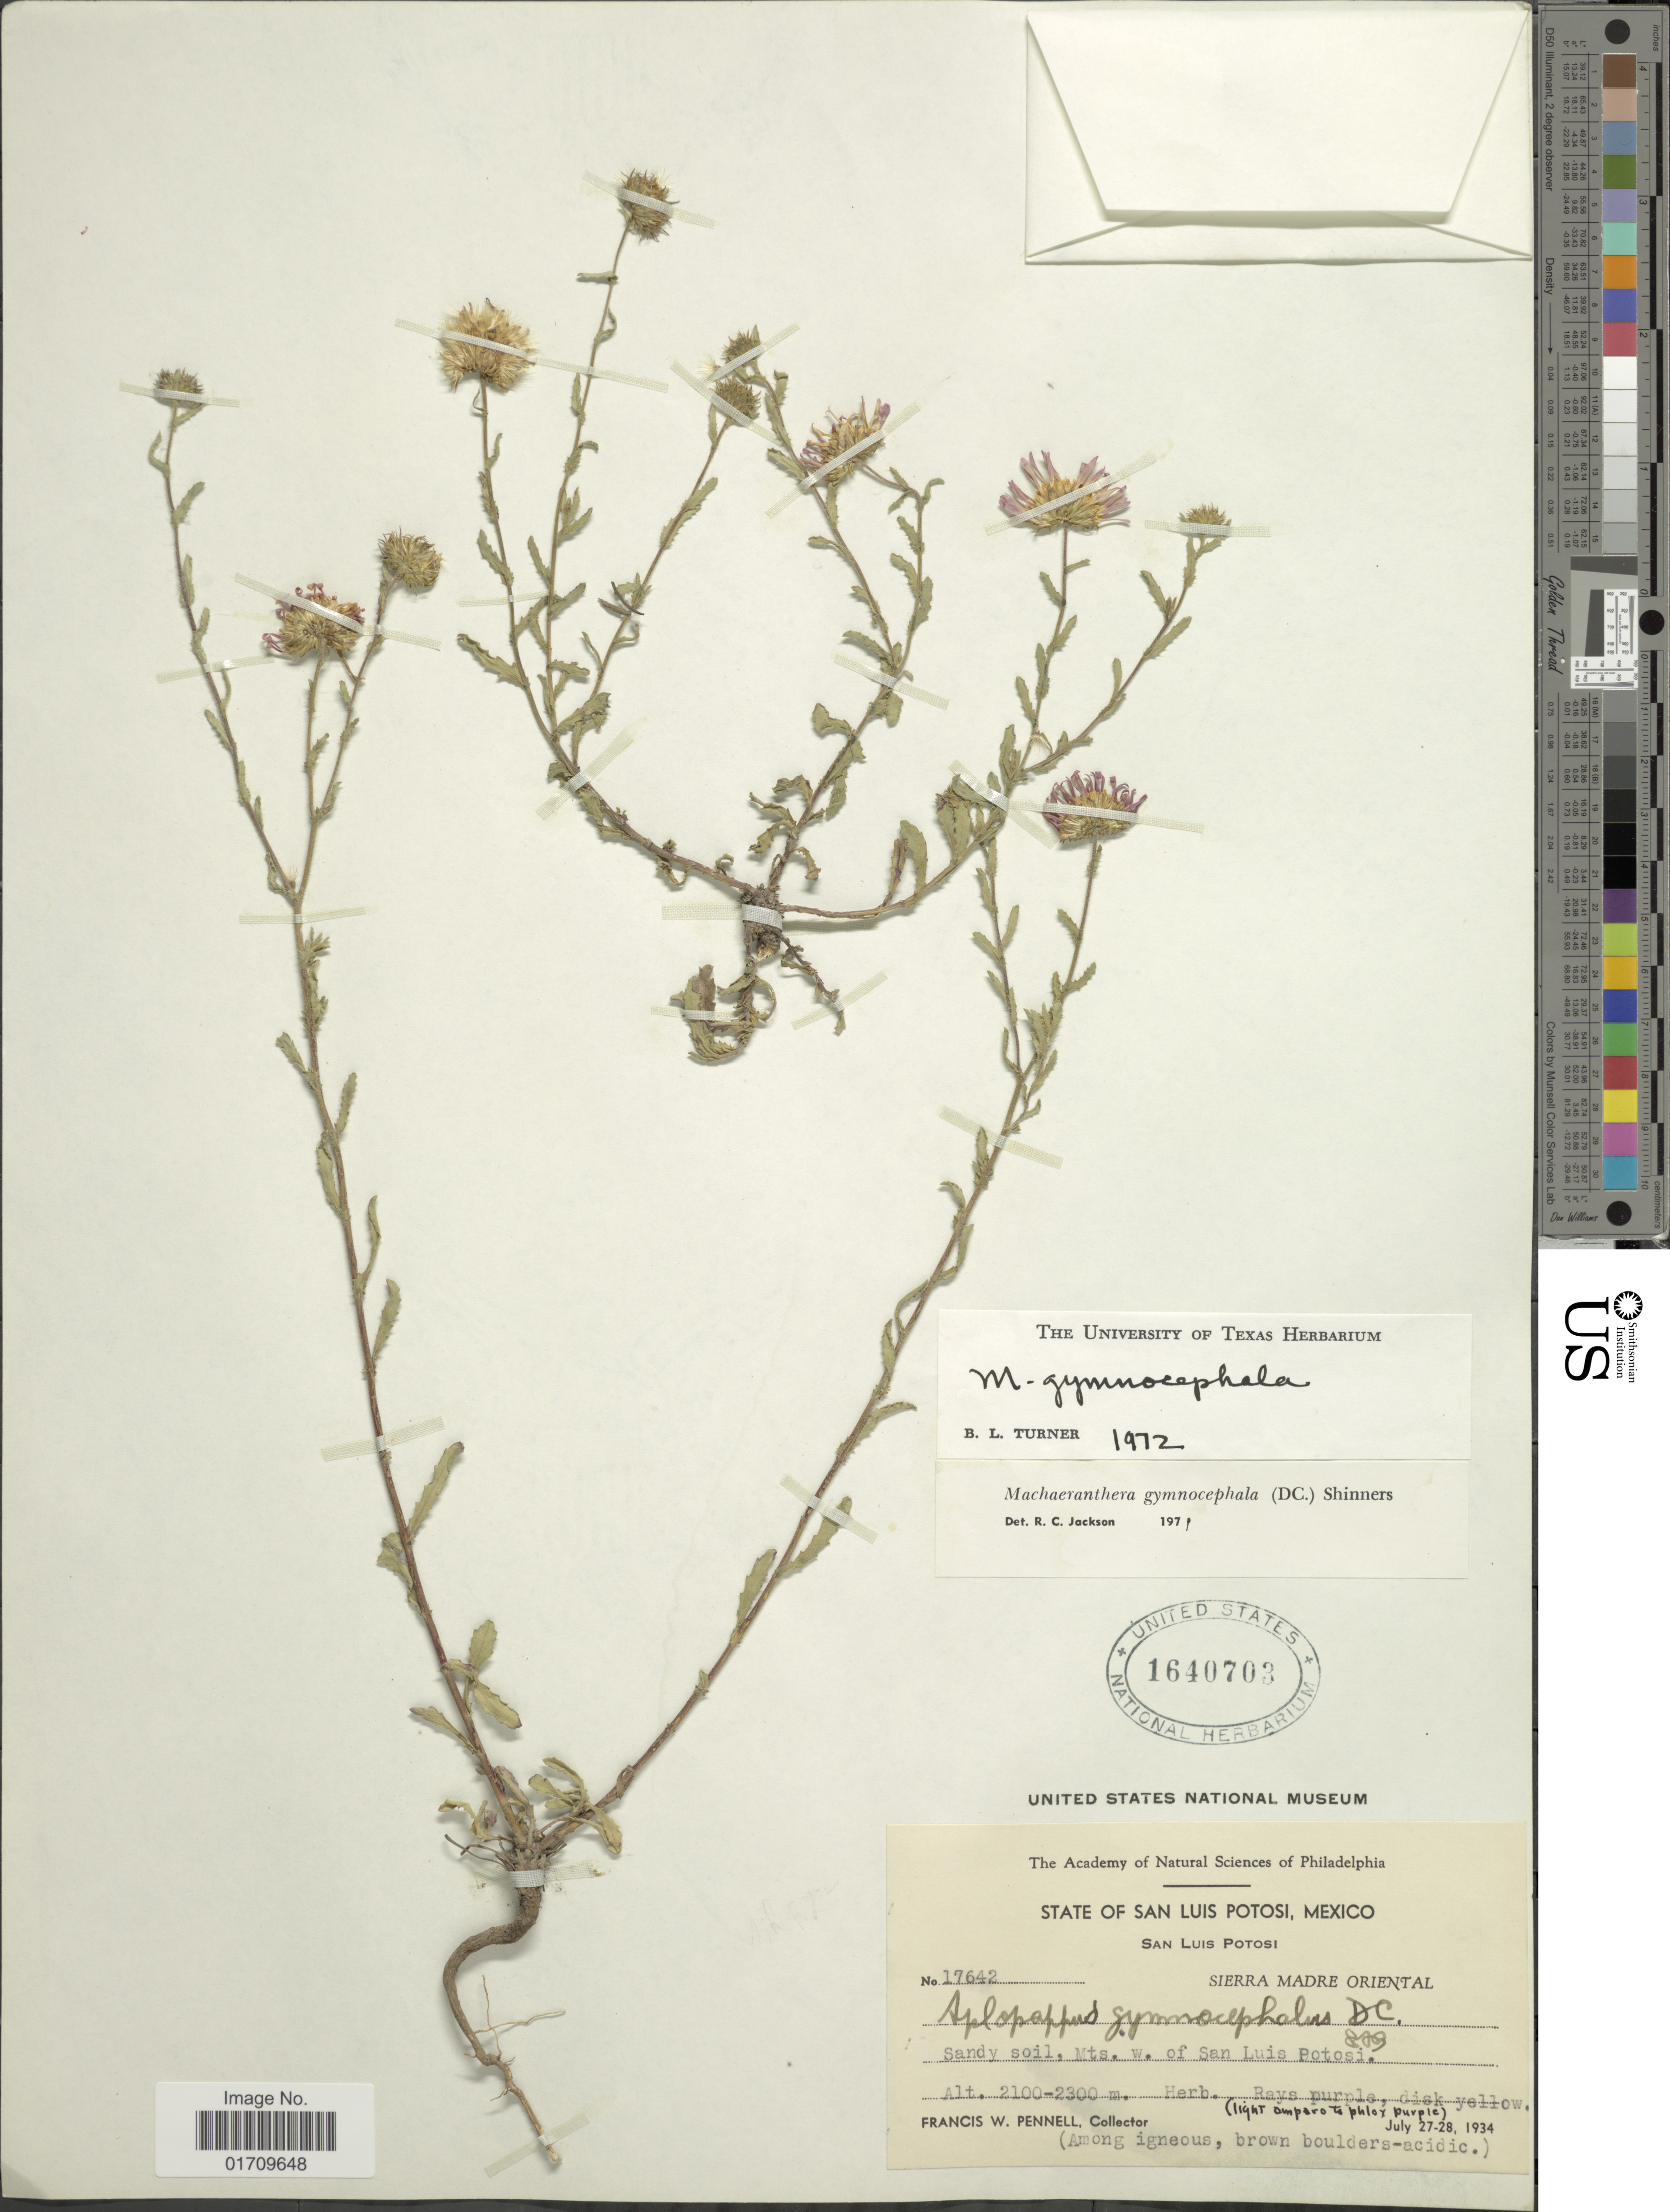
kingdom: Plantae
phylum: Tracheophyta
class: Magnoliopsida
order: Asterales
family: Asteraceae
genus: Machaeranthera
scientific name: Machaeranthera gymnocephala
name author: (DC.) Shinners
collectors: F. W. Pennell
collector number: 17642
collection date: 1934-07-27/1934-07-28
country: Mexico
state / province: San Luis Potosí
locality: Sierra Madre Oriental, sandy soil, Mts. w. of San Luis Potosi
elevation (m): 2100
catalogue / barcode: US 1640703